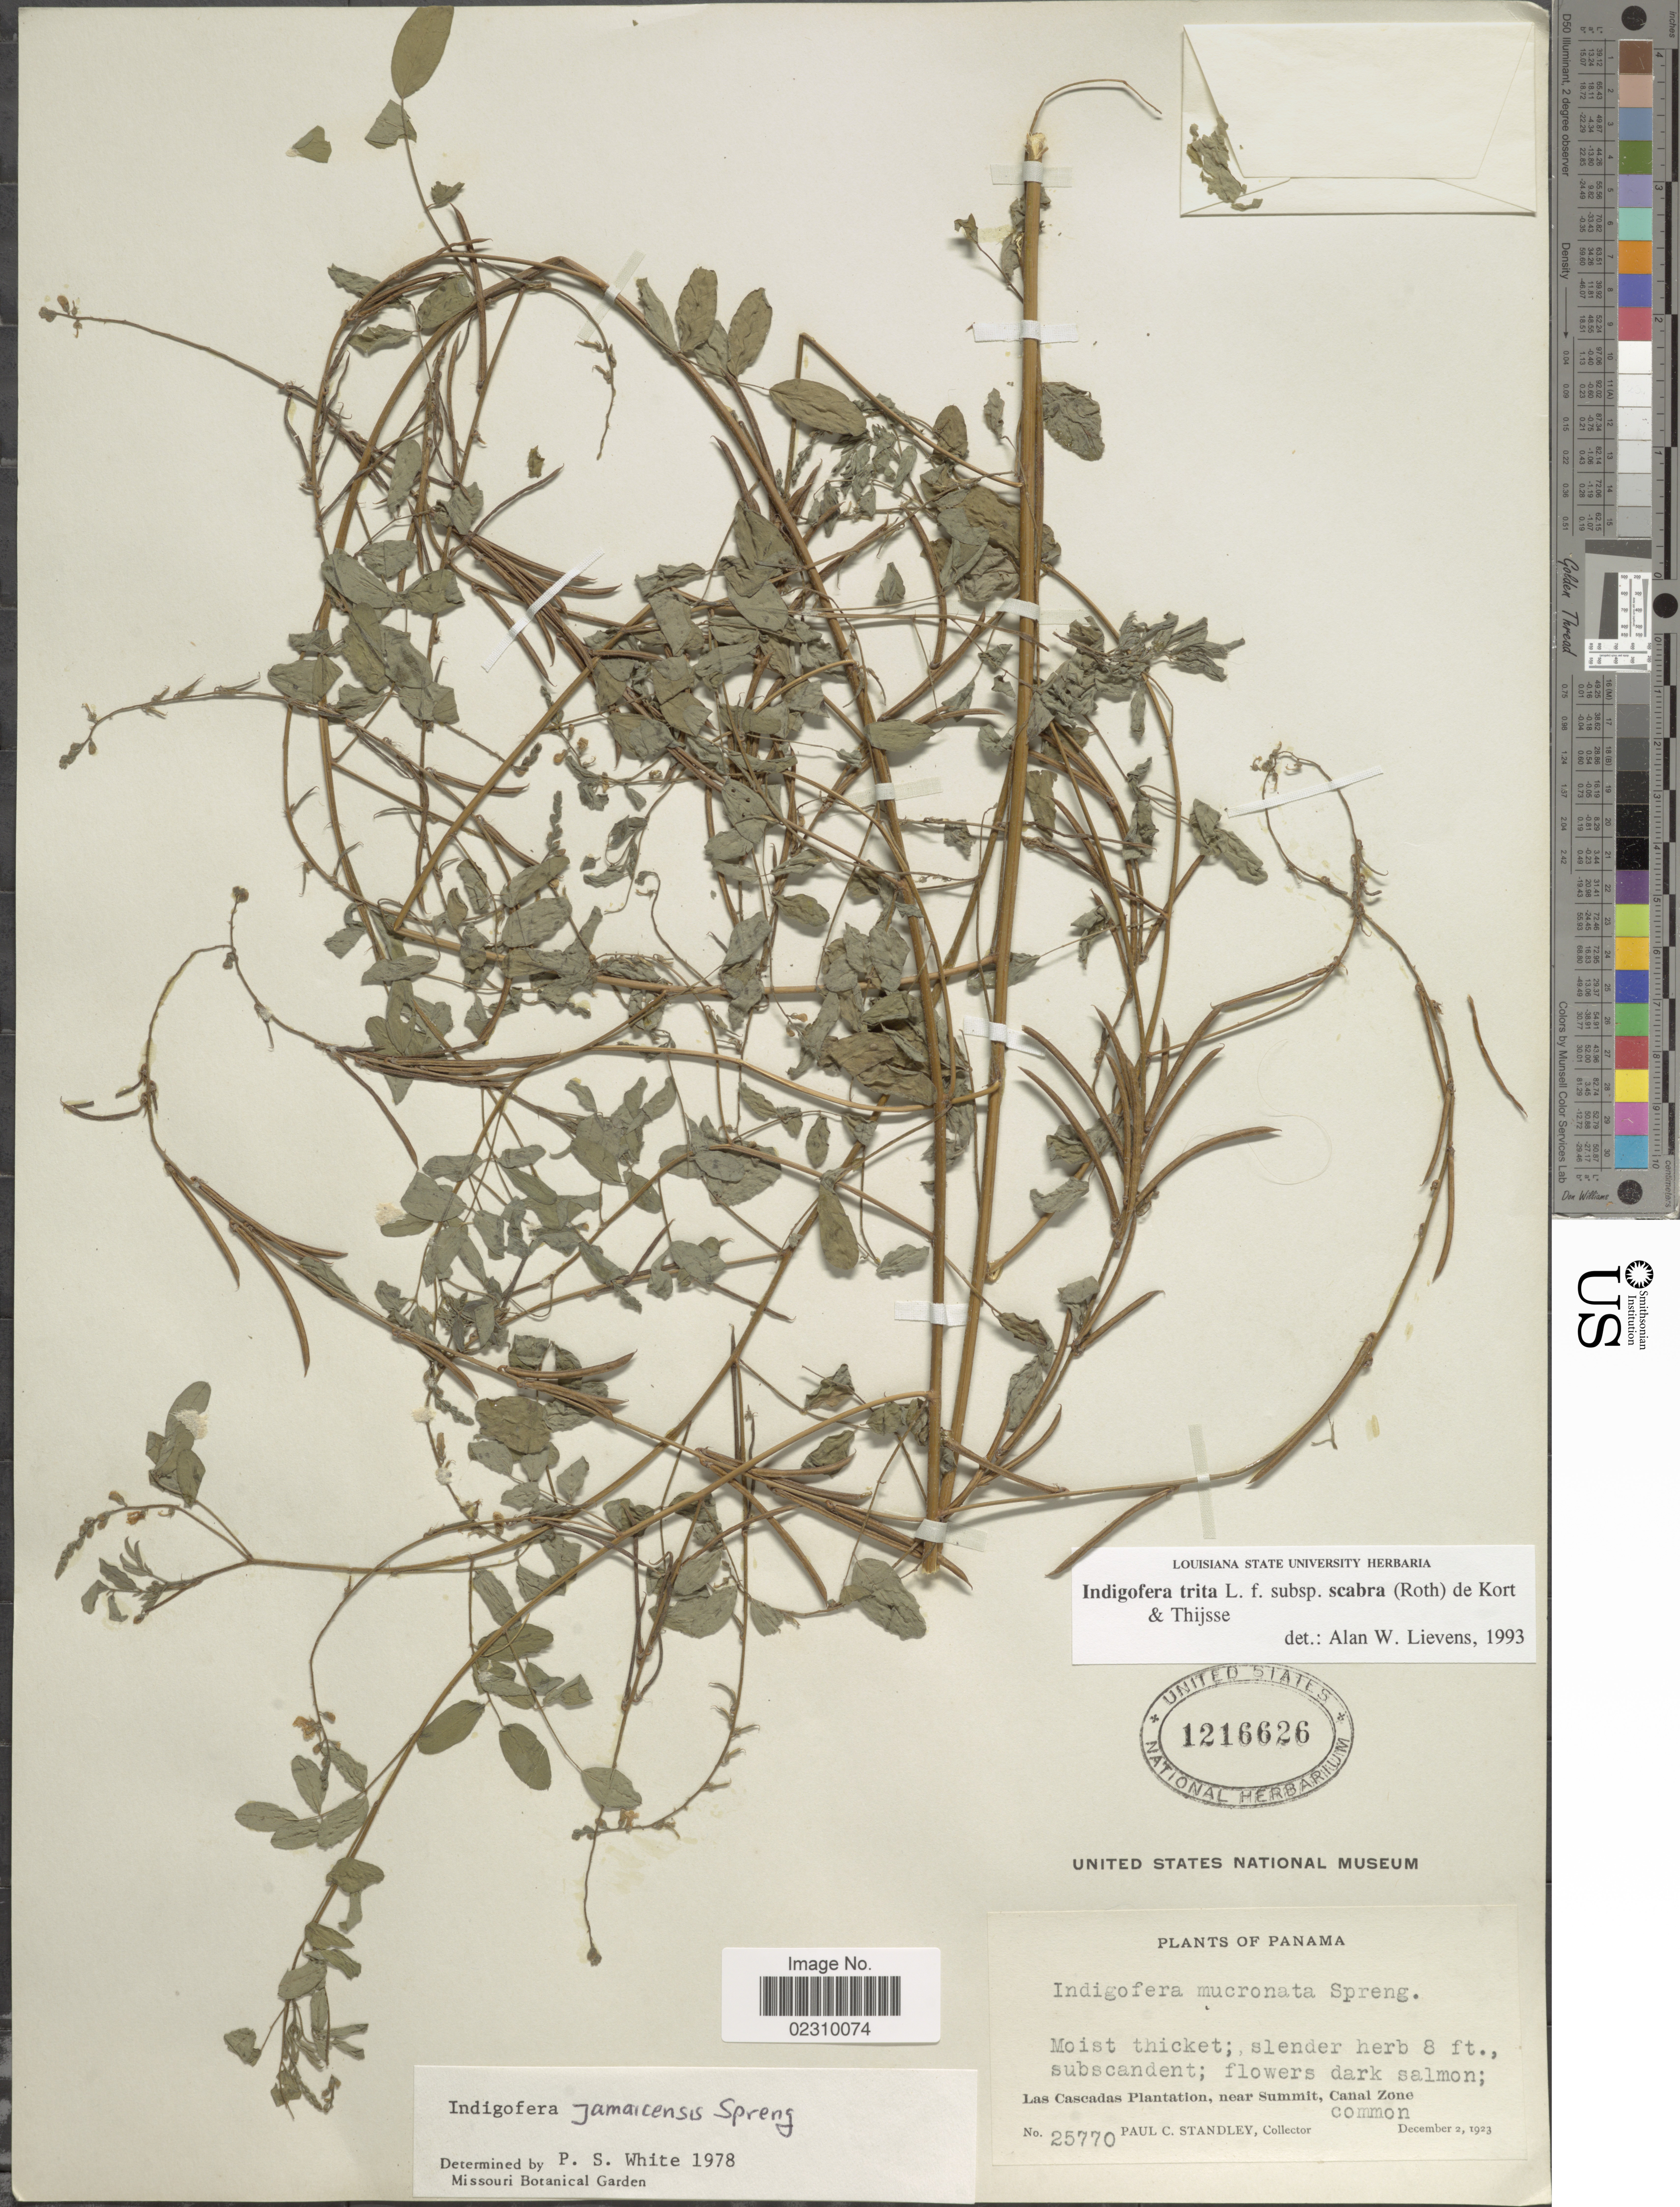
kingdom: Plantae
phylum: Tracheophyta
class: Magnoliopsida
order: Fabales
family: Fabaceae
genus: Indigofera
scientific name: Indigofera trita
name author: L. f.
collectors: P. C. Standley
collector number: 25770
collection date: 1923-12-02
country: Panama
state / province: Colón / Panamá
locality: Las Cascadas Plantation, near summit, Canal Zone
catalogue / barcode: US 1216626